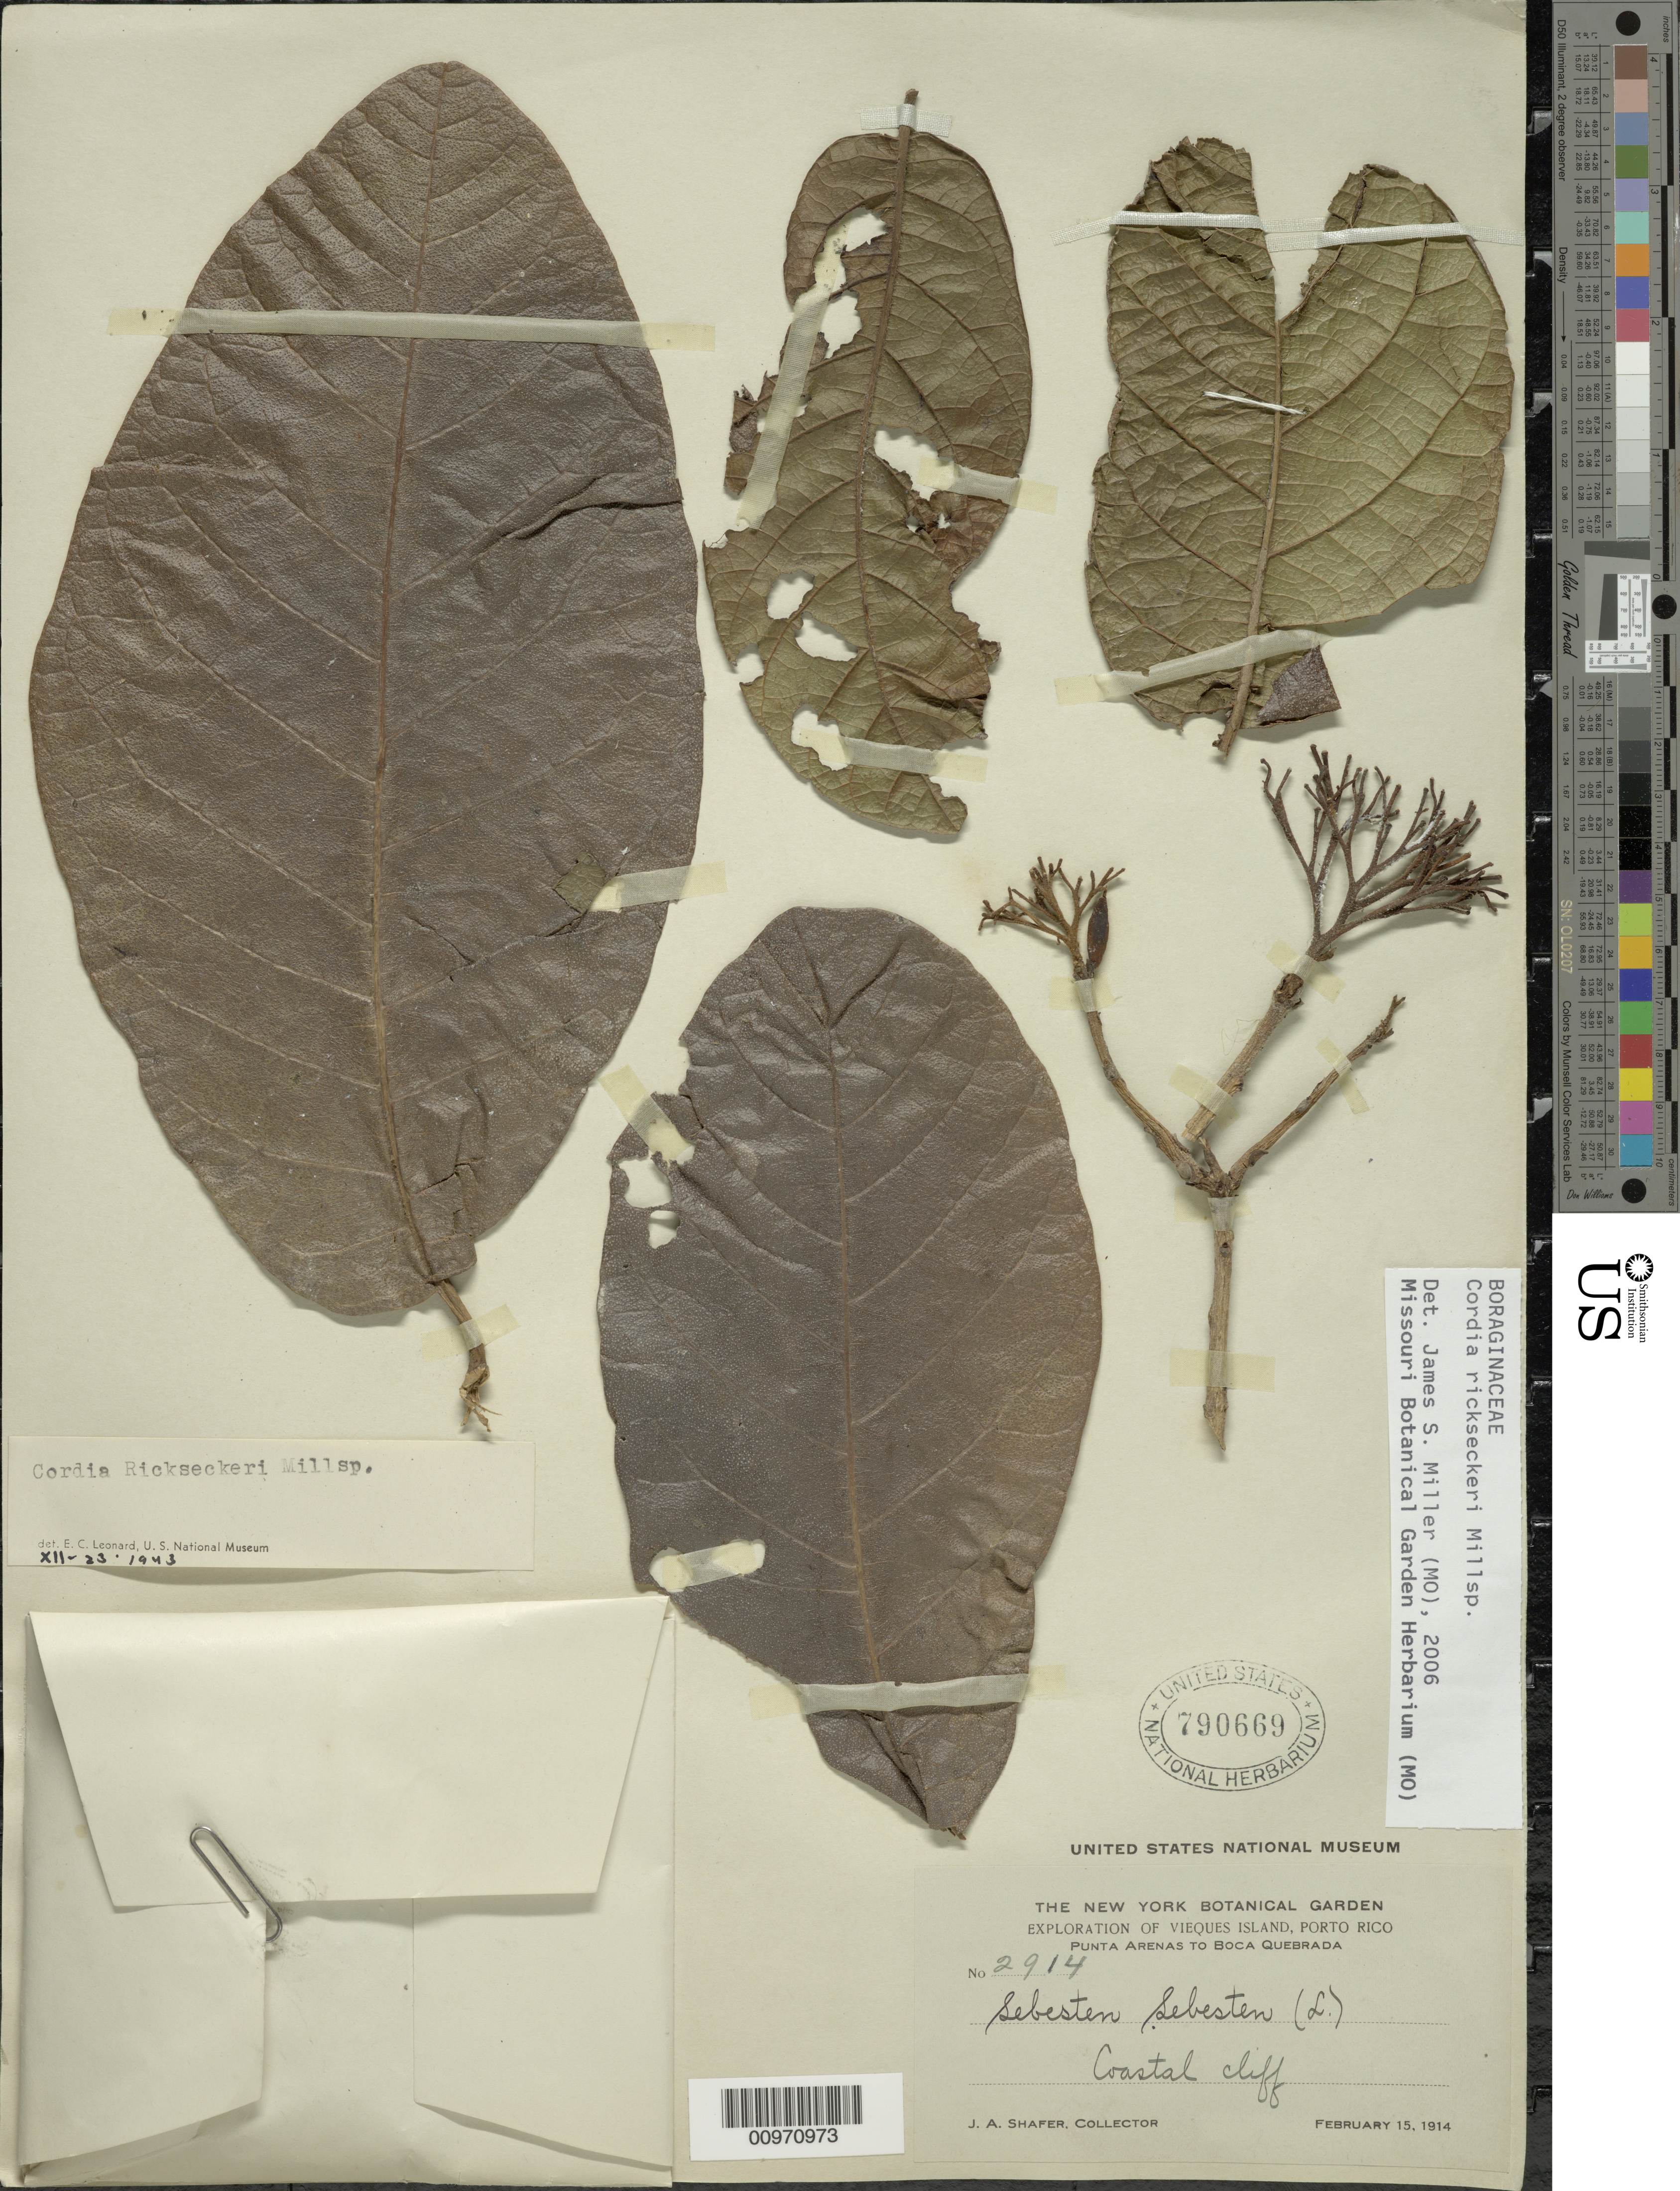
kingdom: Plantae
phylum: Tracheophyta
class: Magnoliopsida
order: Boraginales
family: Cordiaceae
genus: Cordia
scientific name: Cordia rickseckeri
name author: Millsp.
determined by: Miller, James S., (MO), Missouri Botanical Garden (UNITED STATES)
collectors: J. A. Shafer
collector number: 2914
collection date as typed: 15 Feb 1914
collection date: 1914-02-15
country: Puerto Rico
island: Vieques I.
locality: Punta Arenas to Boca Quebrada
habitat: Coastal cliff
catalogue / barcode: US 790669